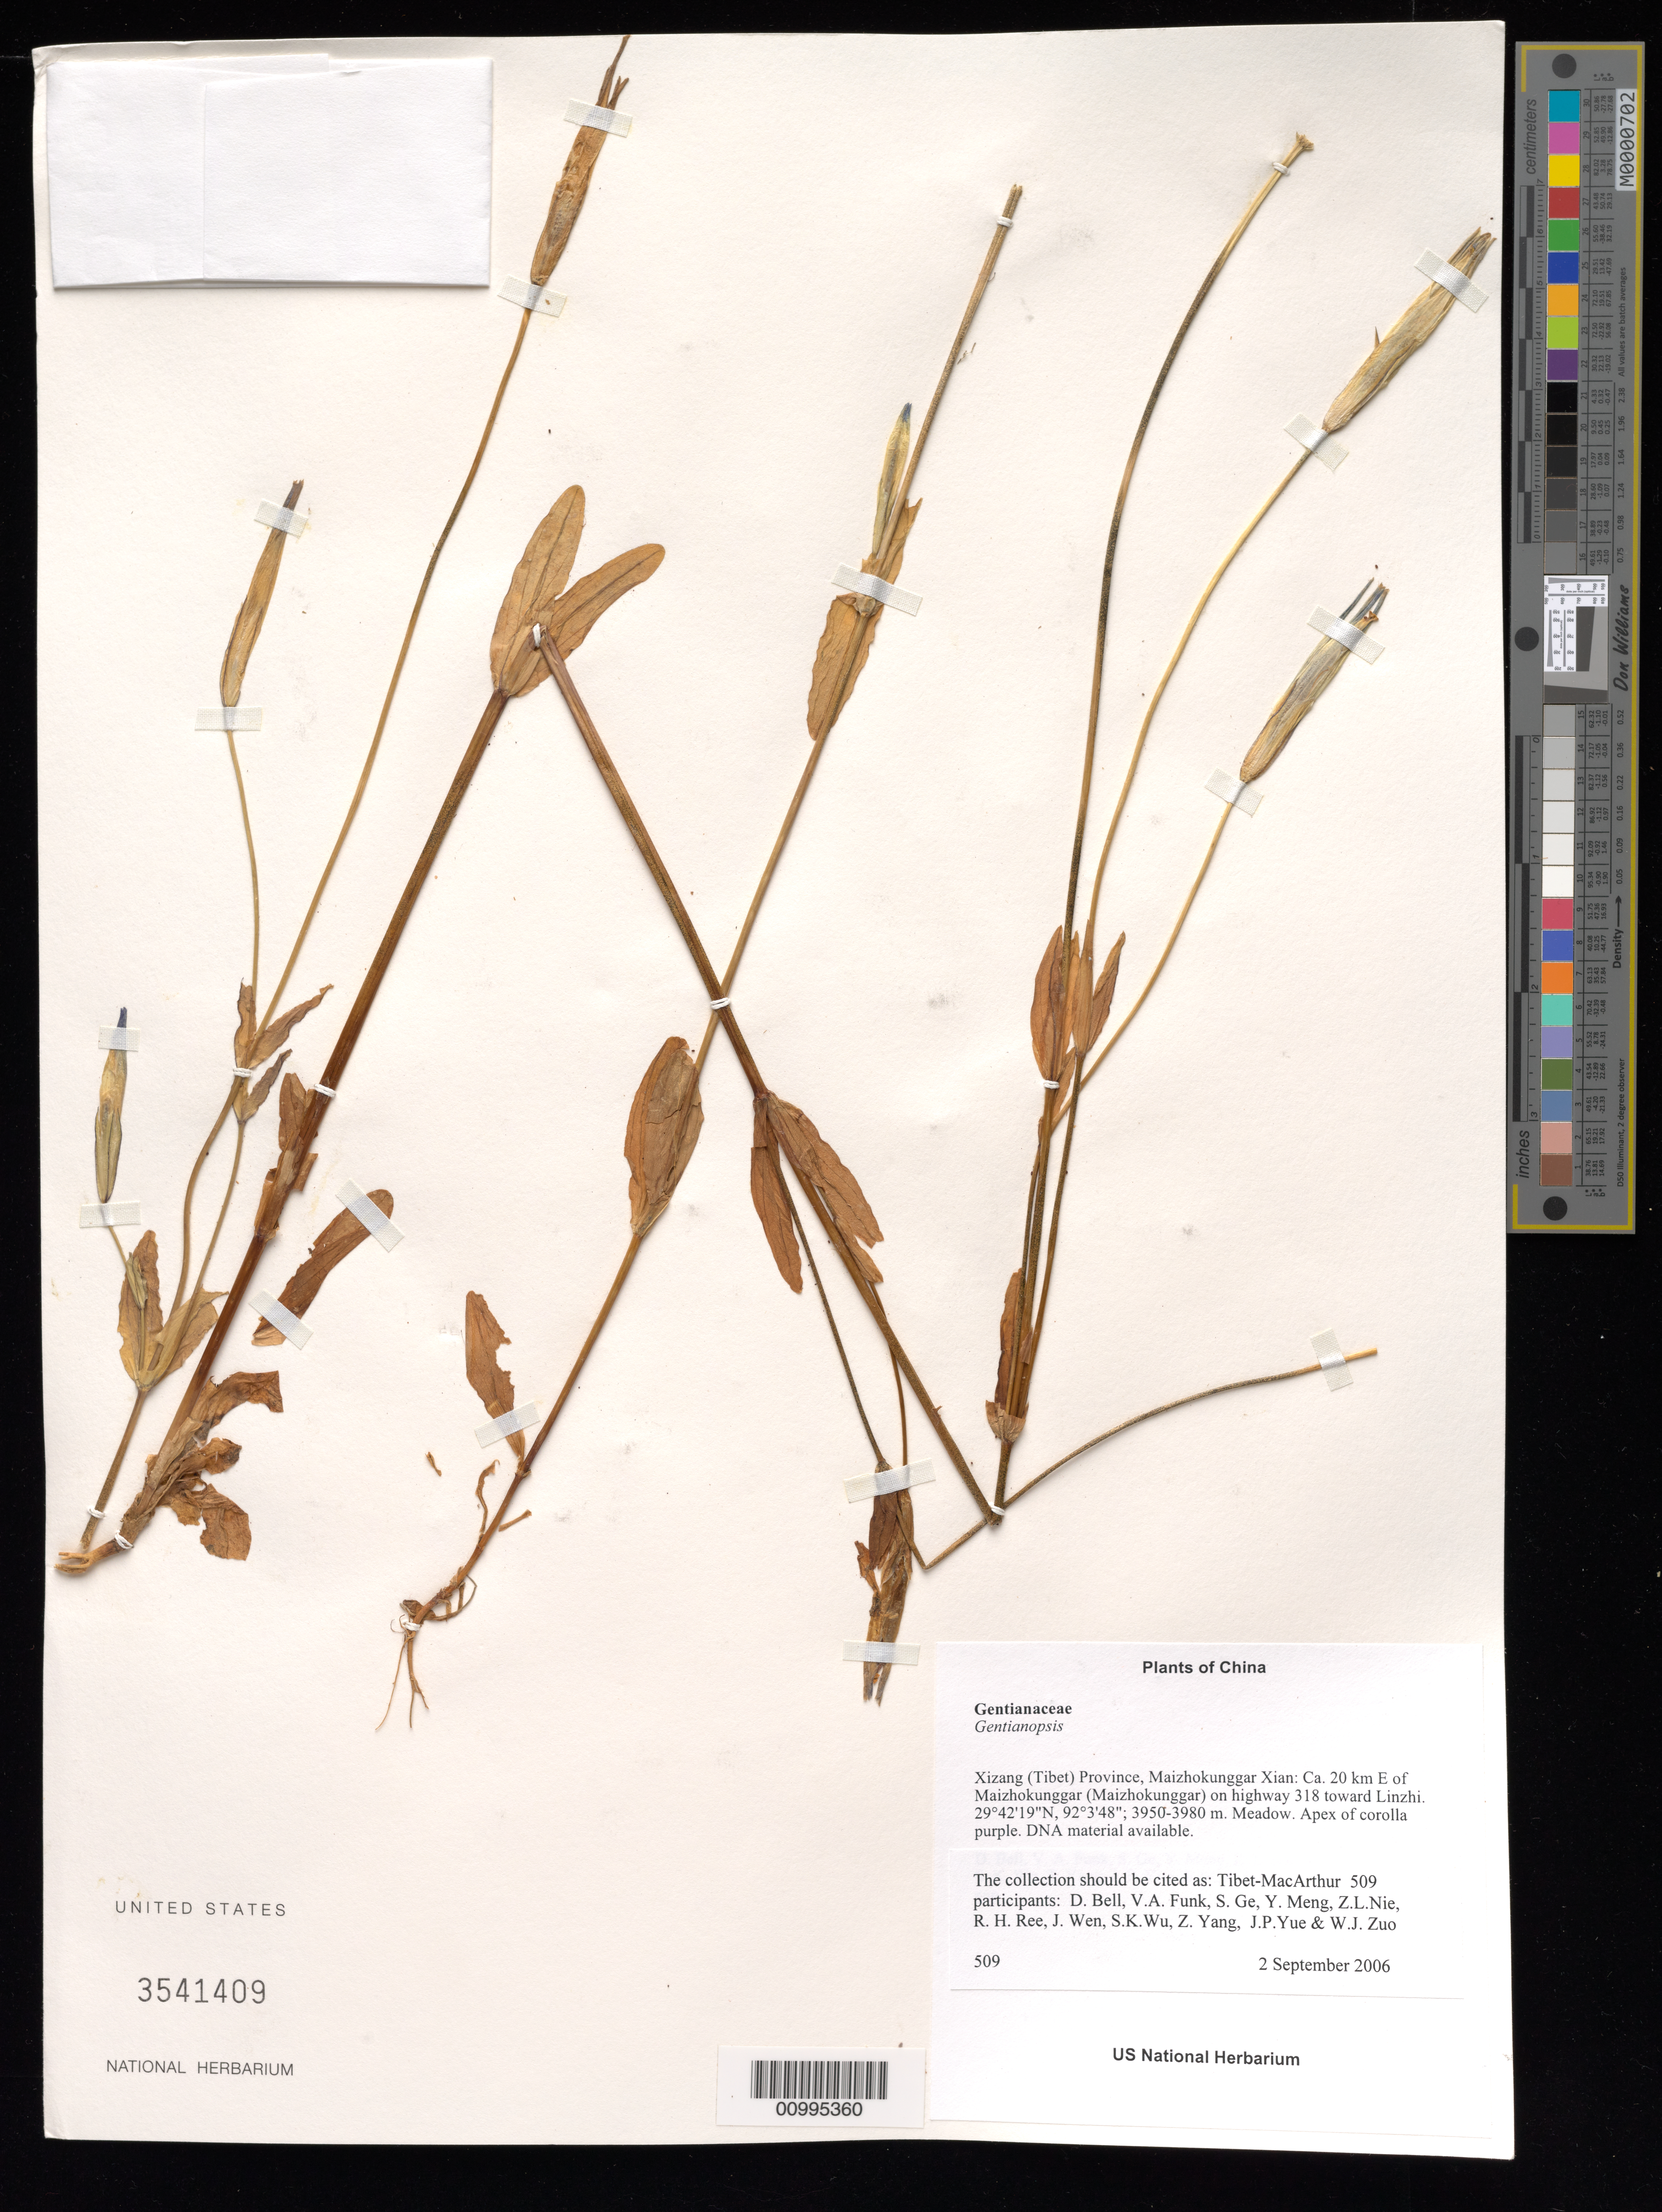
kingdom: Plantae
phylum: Tracheophyta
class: Magnoliopsida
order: Gentianales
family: Gentianaceae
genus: Gentianopsis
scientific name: Gentianopsis sp.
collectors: Tibet-MacArthur, D. A. Bell, V. Funk, S. Ge, Y. Meng, Z. Nie, R. Ree, J. Wen, S. K. Wu, Z. Yang, J. Yue & W. Zuo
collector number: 509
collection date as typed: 02 Sep 2006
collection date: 2006-09-02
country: China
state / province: Xizang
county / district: Maizhokunggar Xian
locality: Ca. 20 km E of Maizhokunggar on highway 318 toward Linzhi.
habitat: Grazed Kobresia meadows with scattered shrubs of Salix, Potentilla fruticosa, and Berberis, with Betula thickets above on slope. Meadow.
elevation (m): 3950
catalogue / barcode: US 3541409